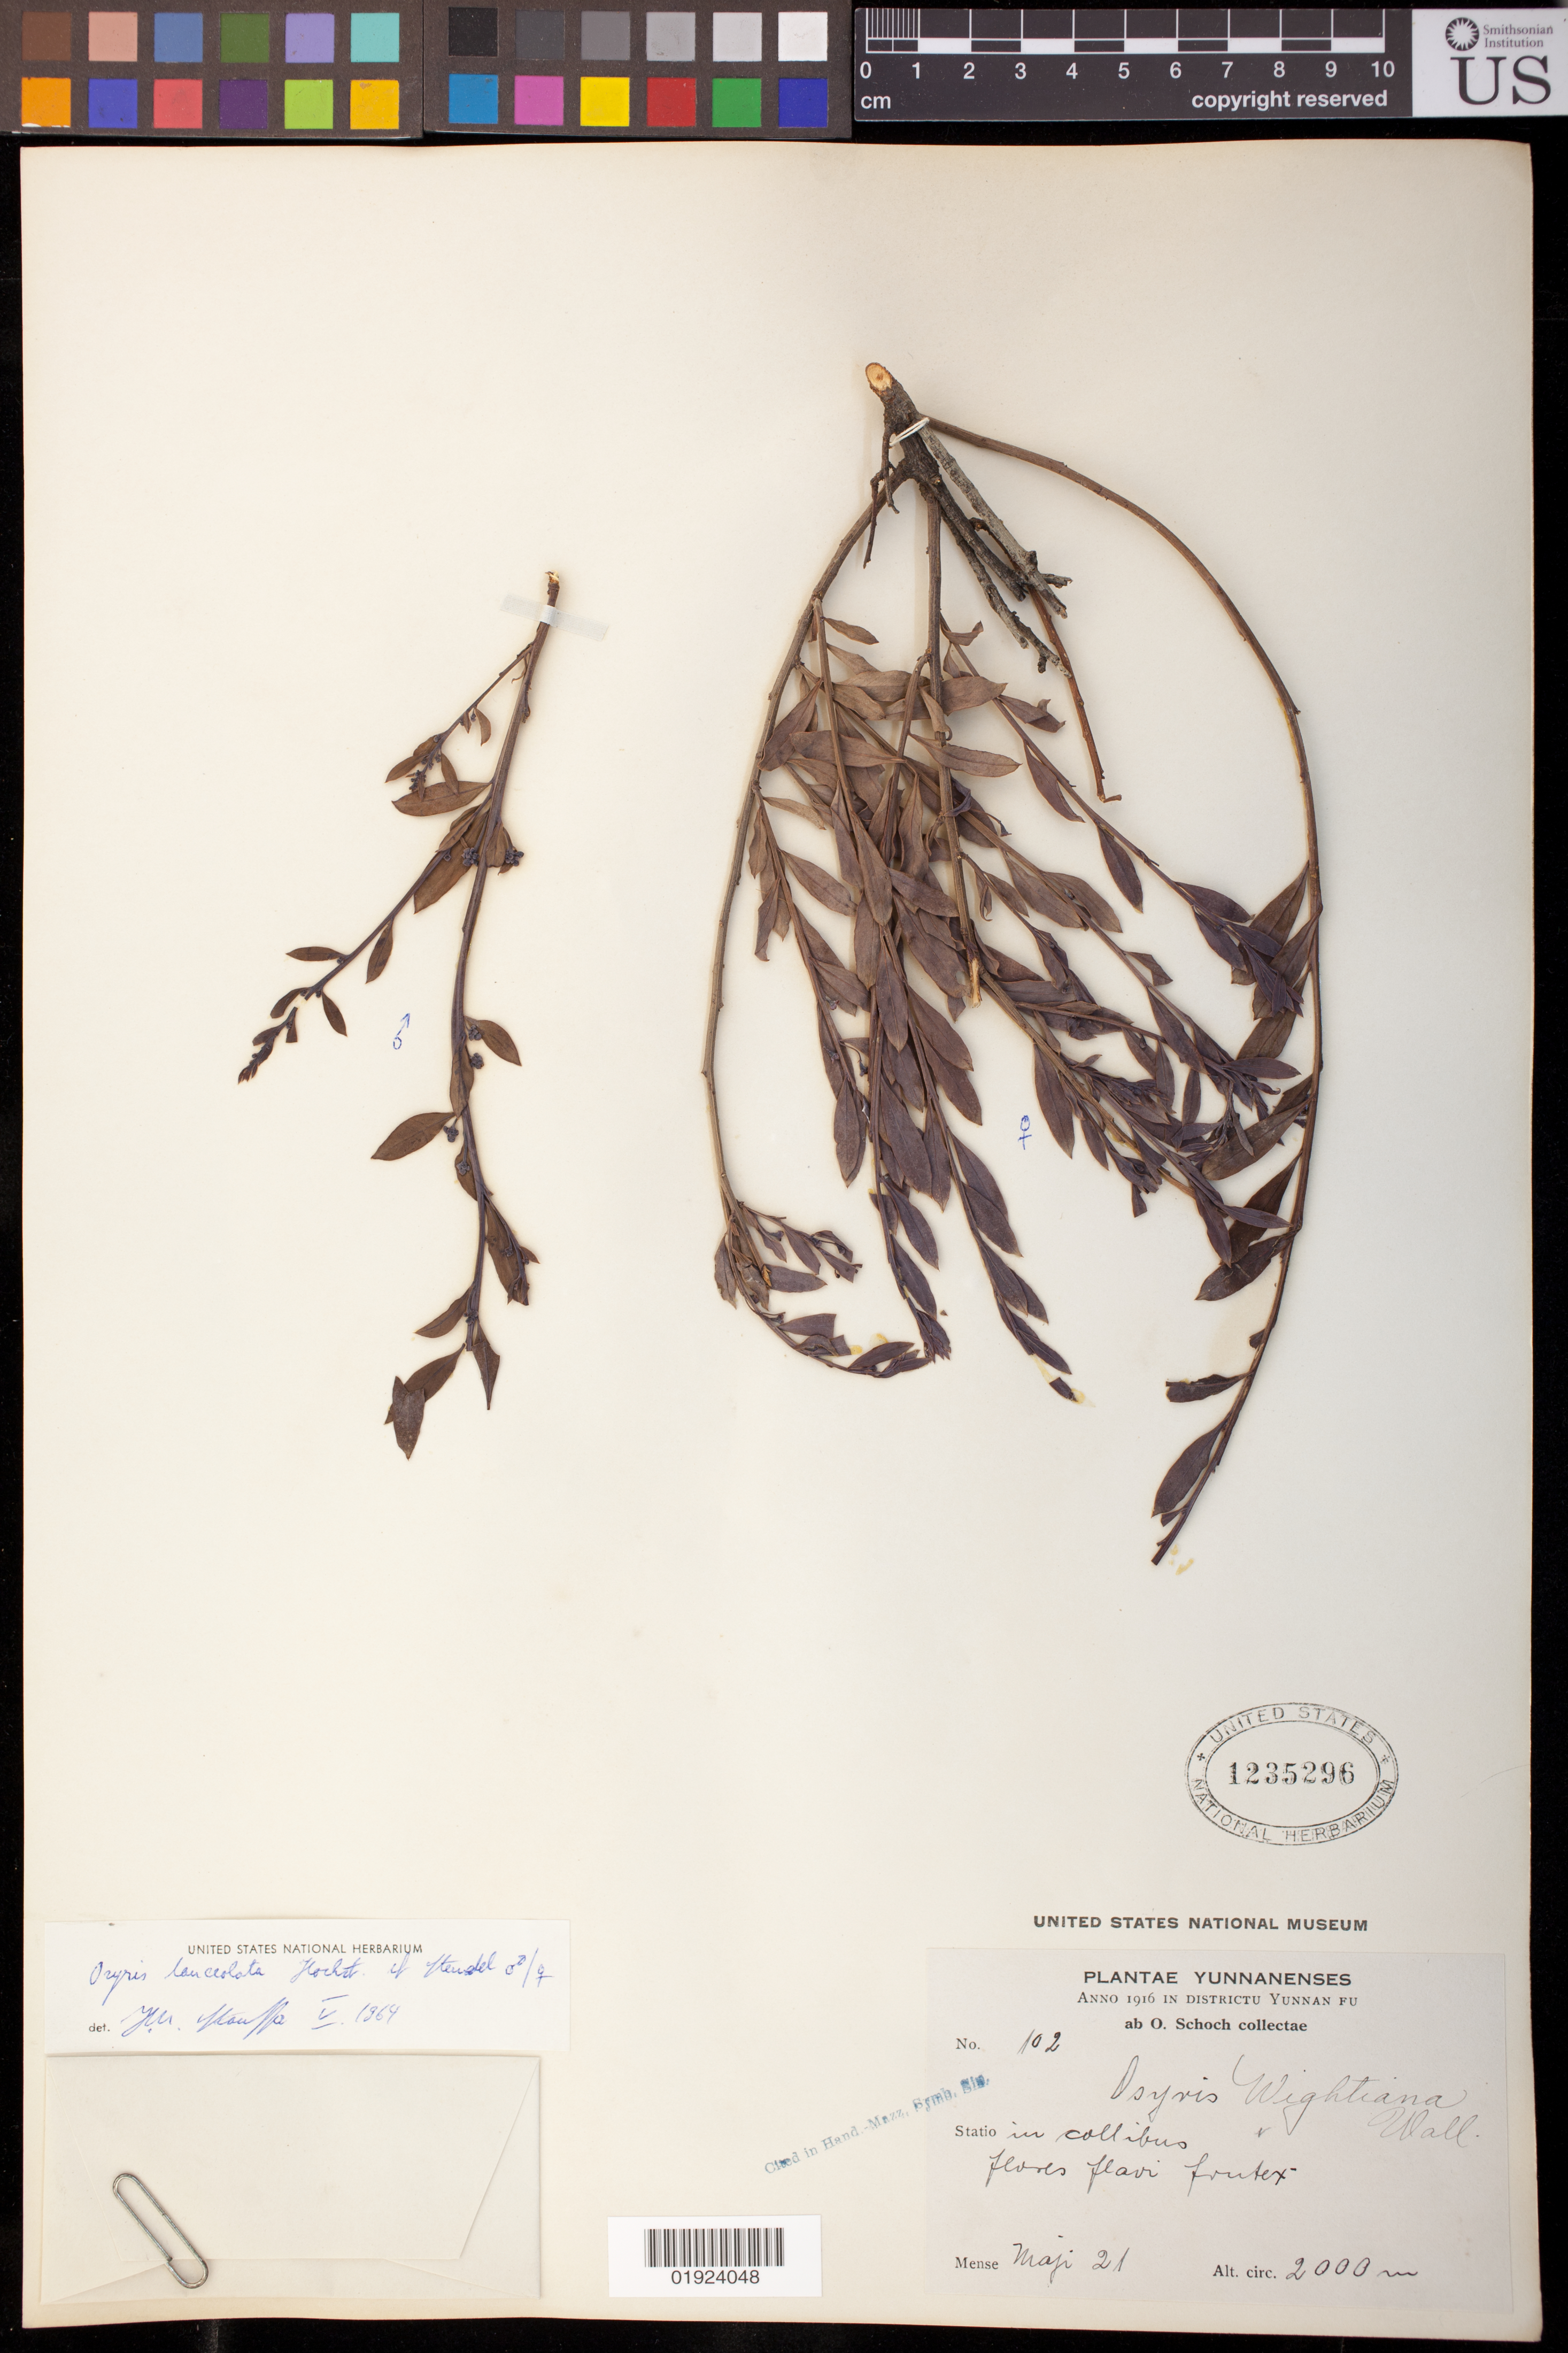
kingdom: Plantae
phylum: Tracheophyta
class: Magnoliopsida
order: Santalales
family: Santalaceae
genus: Osyris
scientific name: Osyris quadripartita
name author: Salzm. ex Decne.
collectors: O. Schoch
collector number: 102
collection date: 1916-05-21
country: China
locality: Districtu Yunnan Fu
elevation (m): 2000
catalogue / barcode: US 1235296